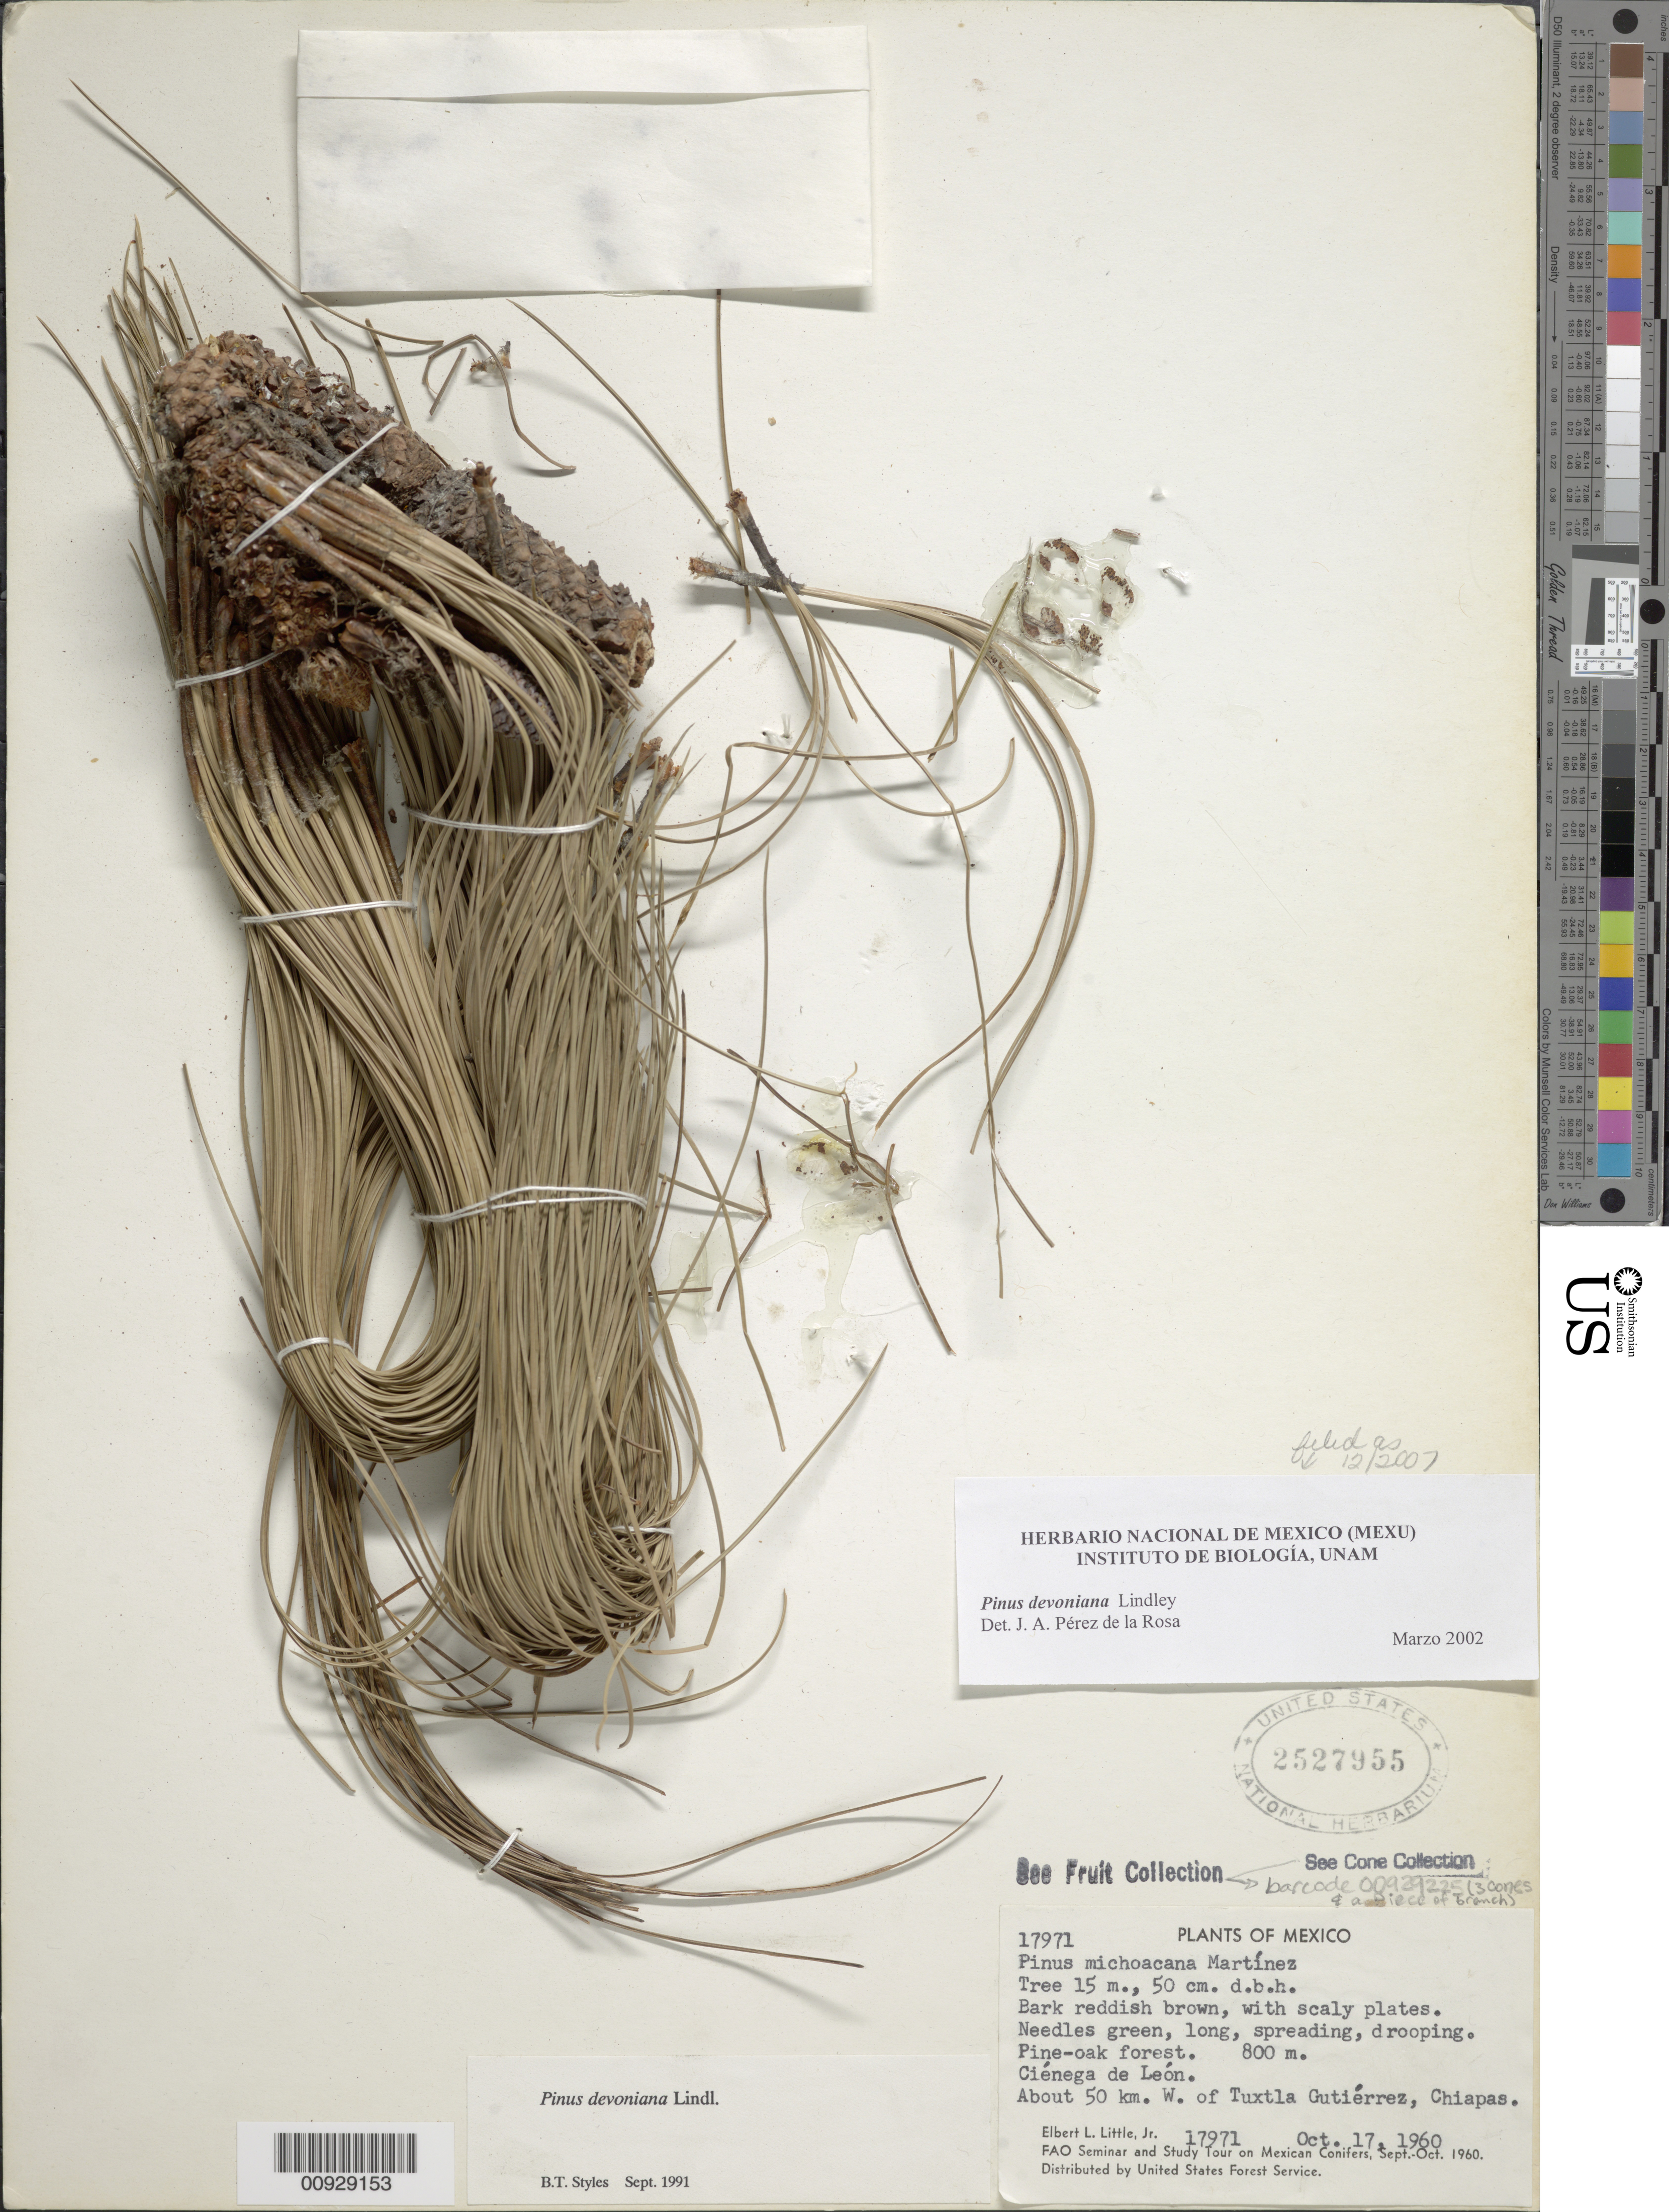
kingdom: Plantae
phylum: Tracheophyta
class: Pinopsida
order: Pinales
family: Pinaceae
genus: Pinus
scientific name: Pinus devoniana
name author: Lindl.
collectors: E. L. Little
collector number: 17971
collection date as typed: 17 Oct 1960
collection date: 1960-10-17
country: Mexico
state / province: Chiapas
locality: Ciénaga de León. About 50 km. W of Tuxtla Gutiérrez.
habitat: Pine-oak forest.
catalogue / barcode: US 2527955